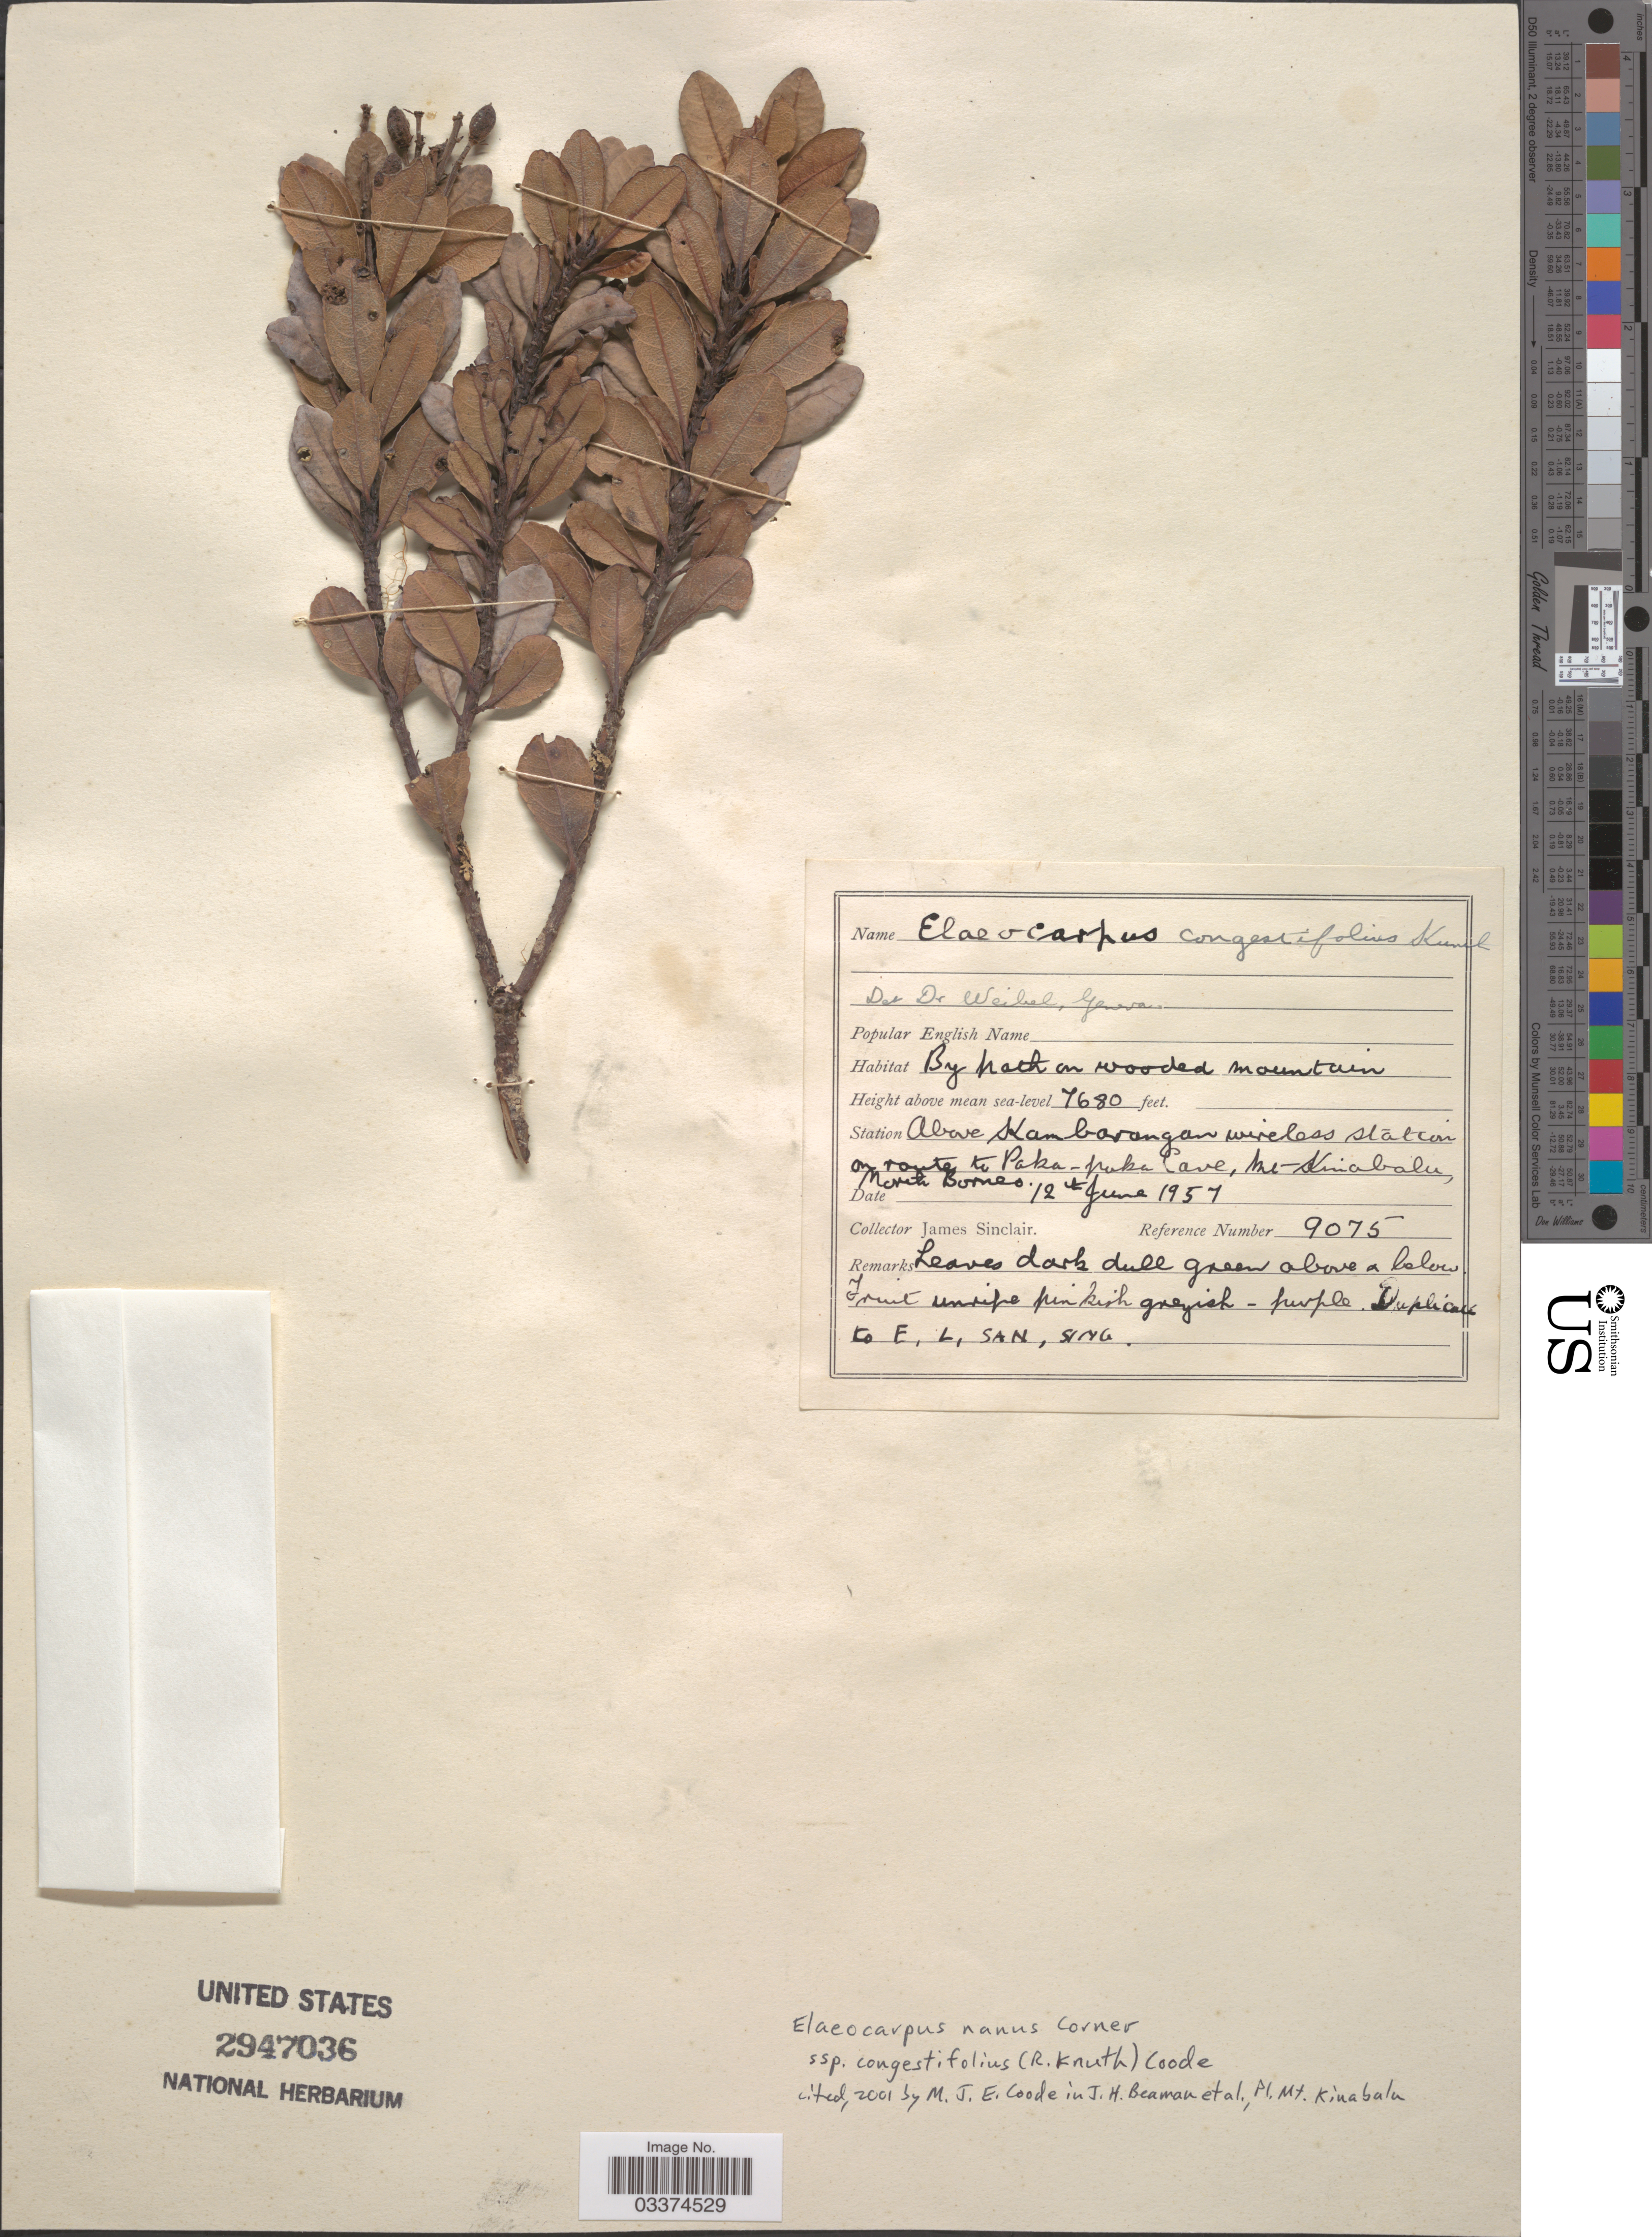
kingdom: Plantae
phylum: Tracheophyta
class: Magnoliopsida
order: Oxalidales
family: Elaeocarpaceae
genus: Elaeocarpus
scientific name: Elaeocarpus nanus subsp. congestifolius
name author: Coode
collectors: J. Sinclair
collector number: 9075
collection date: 1957-06-12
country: Malaysia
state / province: Sabah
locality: Station Above Kambarangan wireless station on route to Paka-paka Cave, Mt. Kinabalu, North Borneo.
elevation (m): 2341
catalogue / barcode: US 2947036